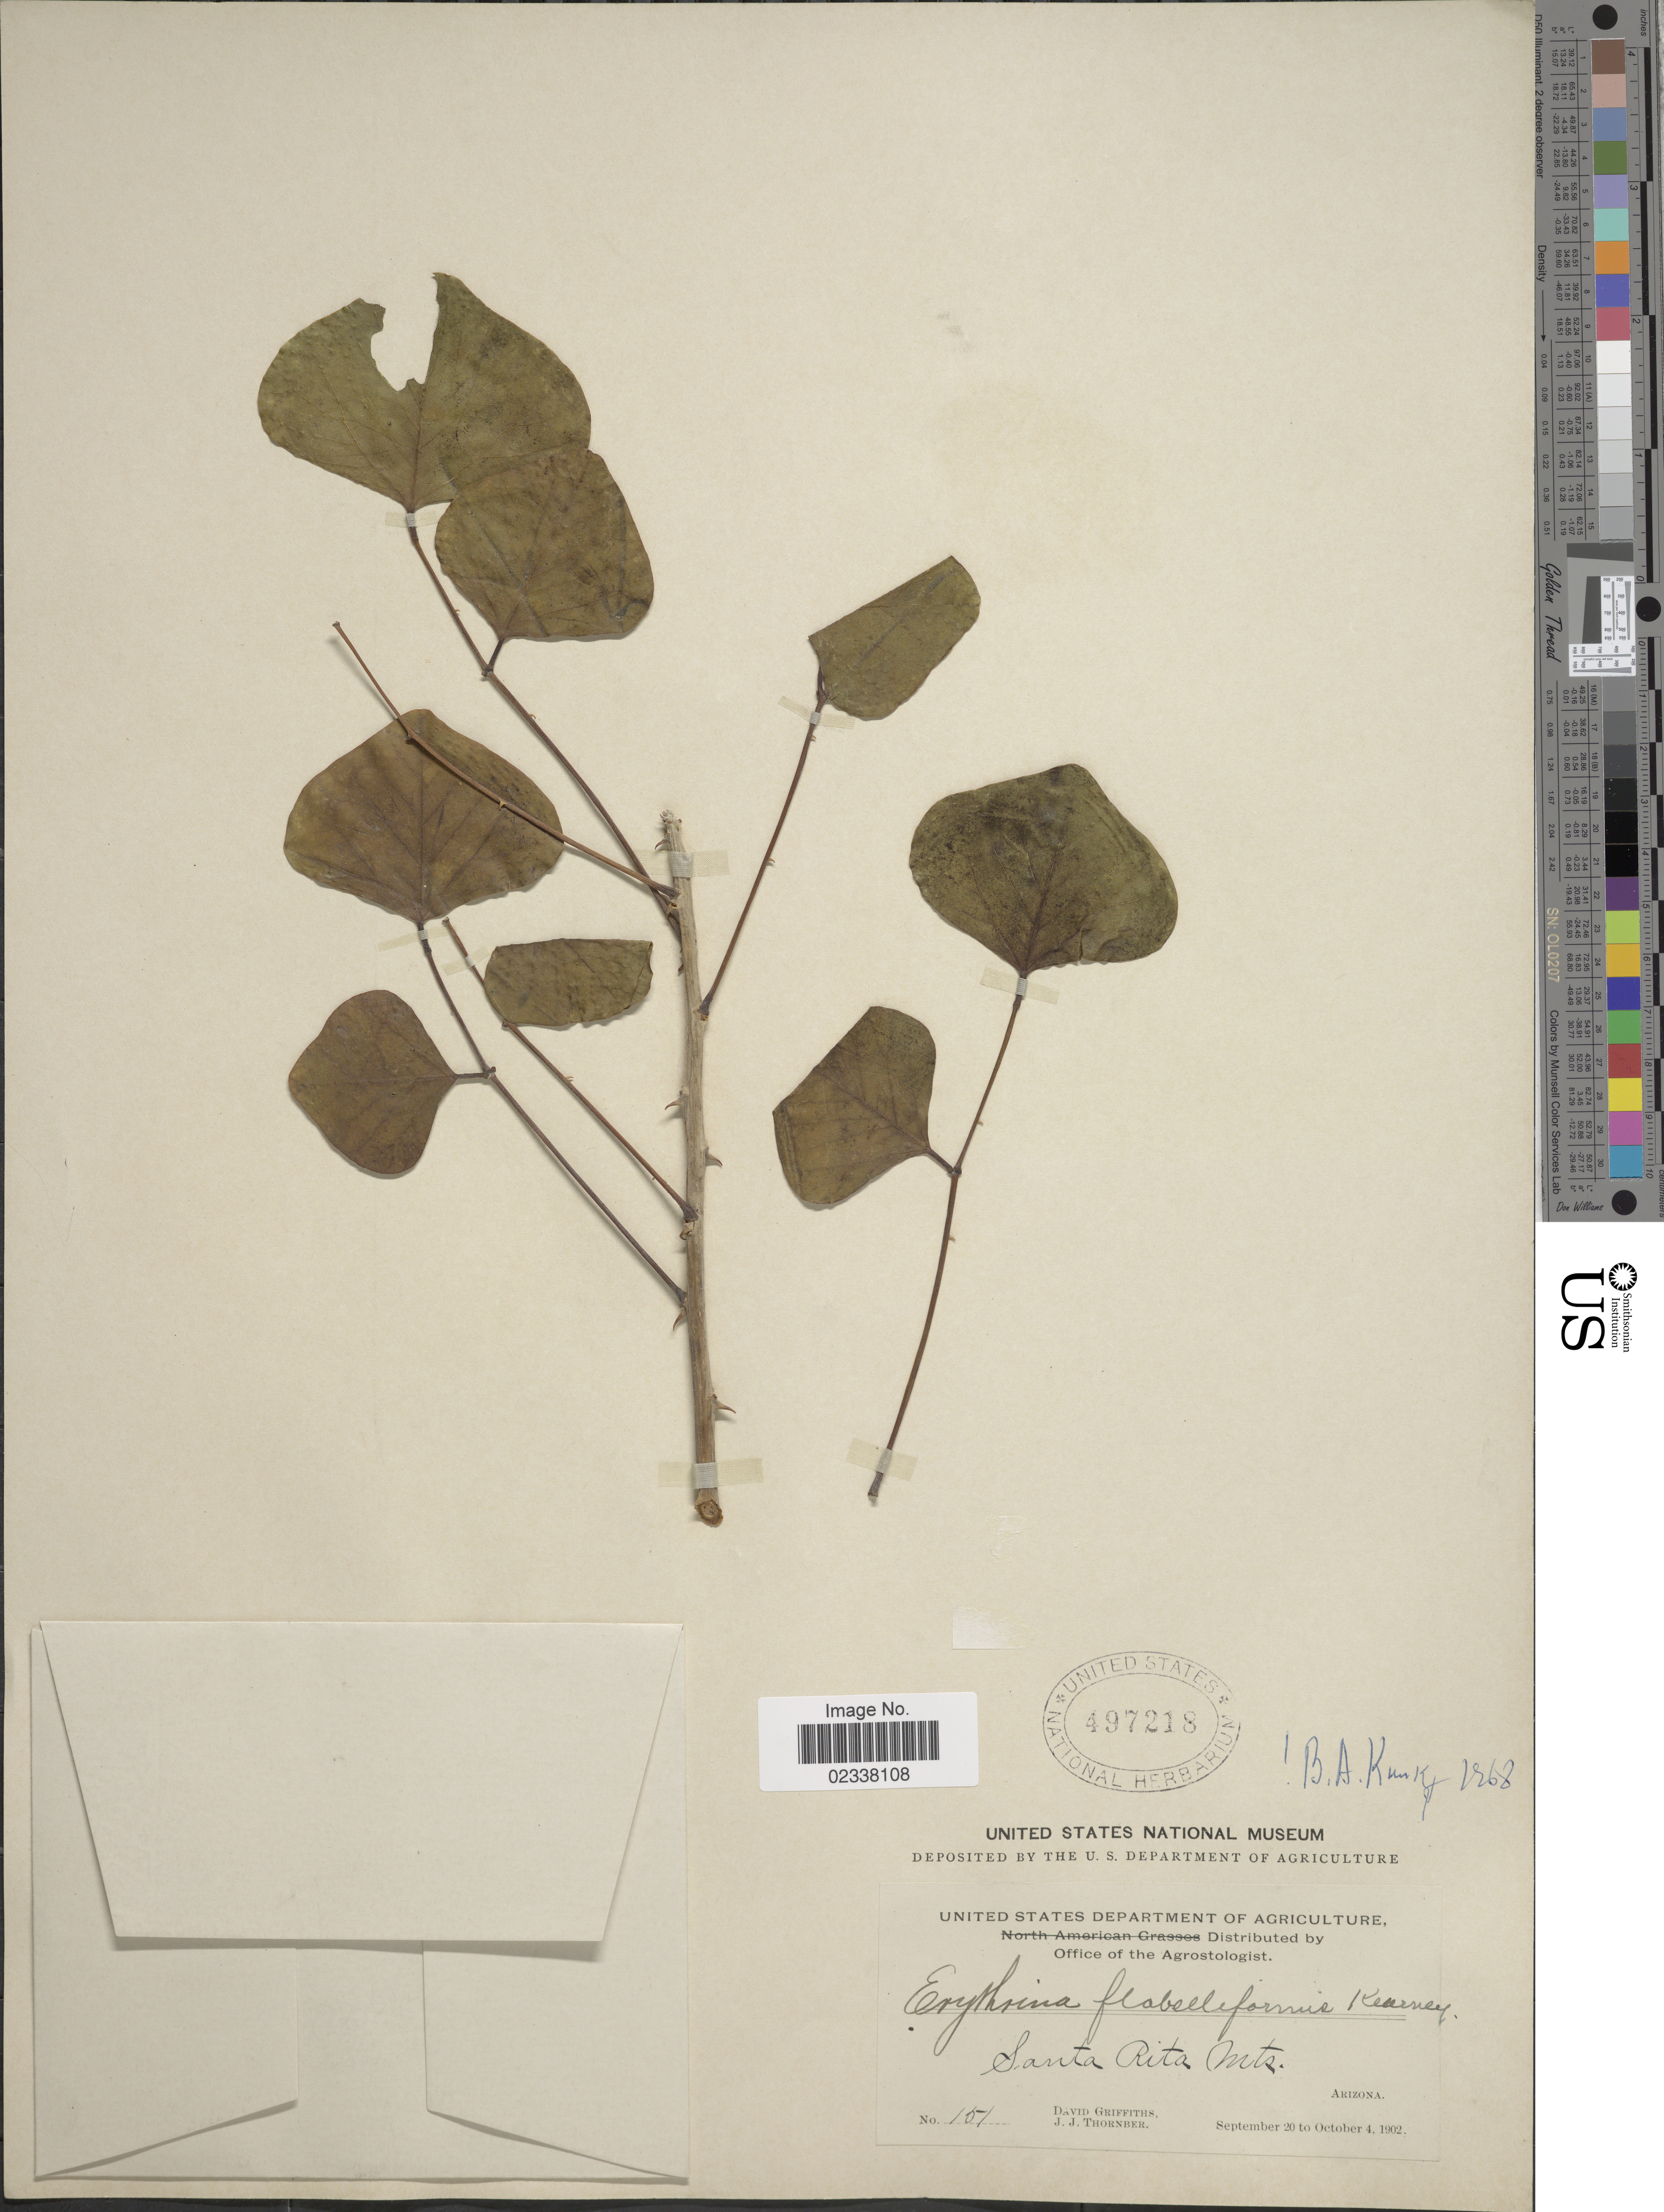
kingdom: Plantae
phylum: Tracheophyta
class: Magnoliopsida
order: Fabales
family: Fabaceae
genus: Erythrina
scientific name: Erythrina flabelliformis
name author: Kearney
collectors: D. Griffiths & J. Thornber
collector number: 151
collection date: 1902-09-20/1902-10-04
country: United States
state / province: Arizona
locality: Santa Rita Mts.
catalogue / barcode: US 497218